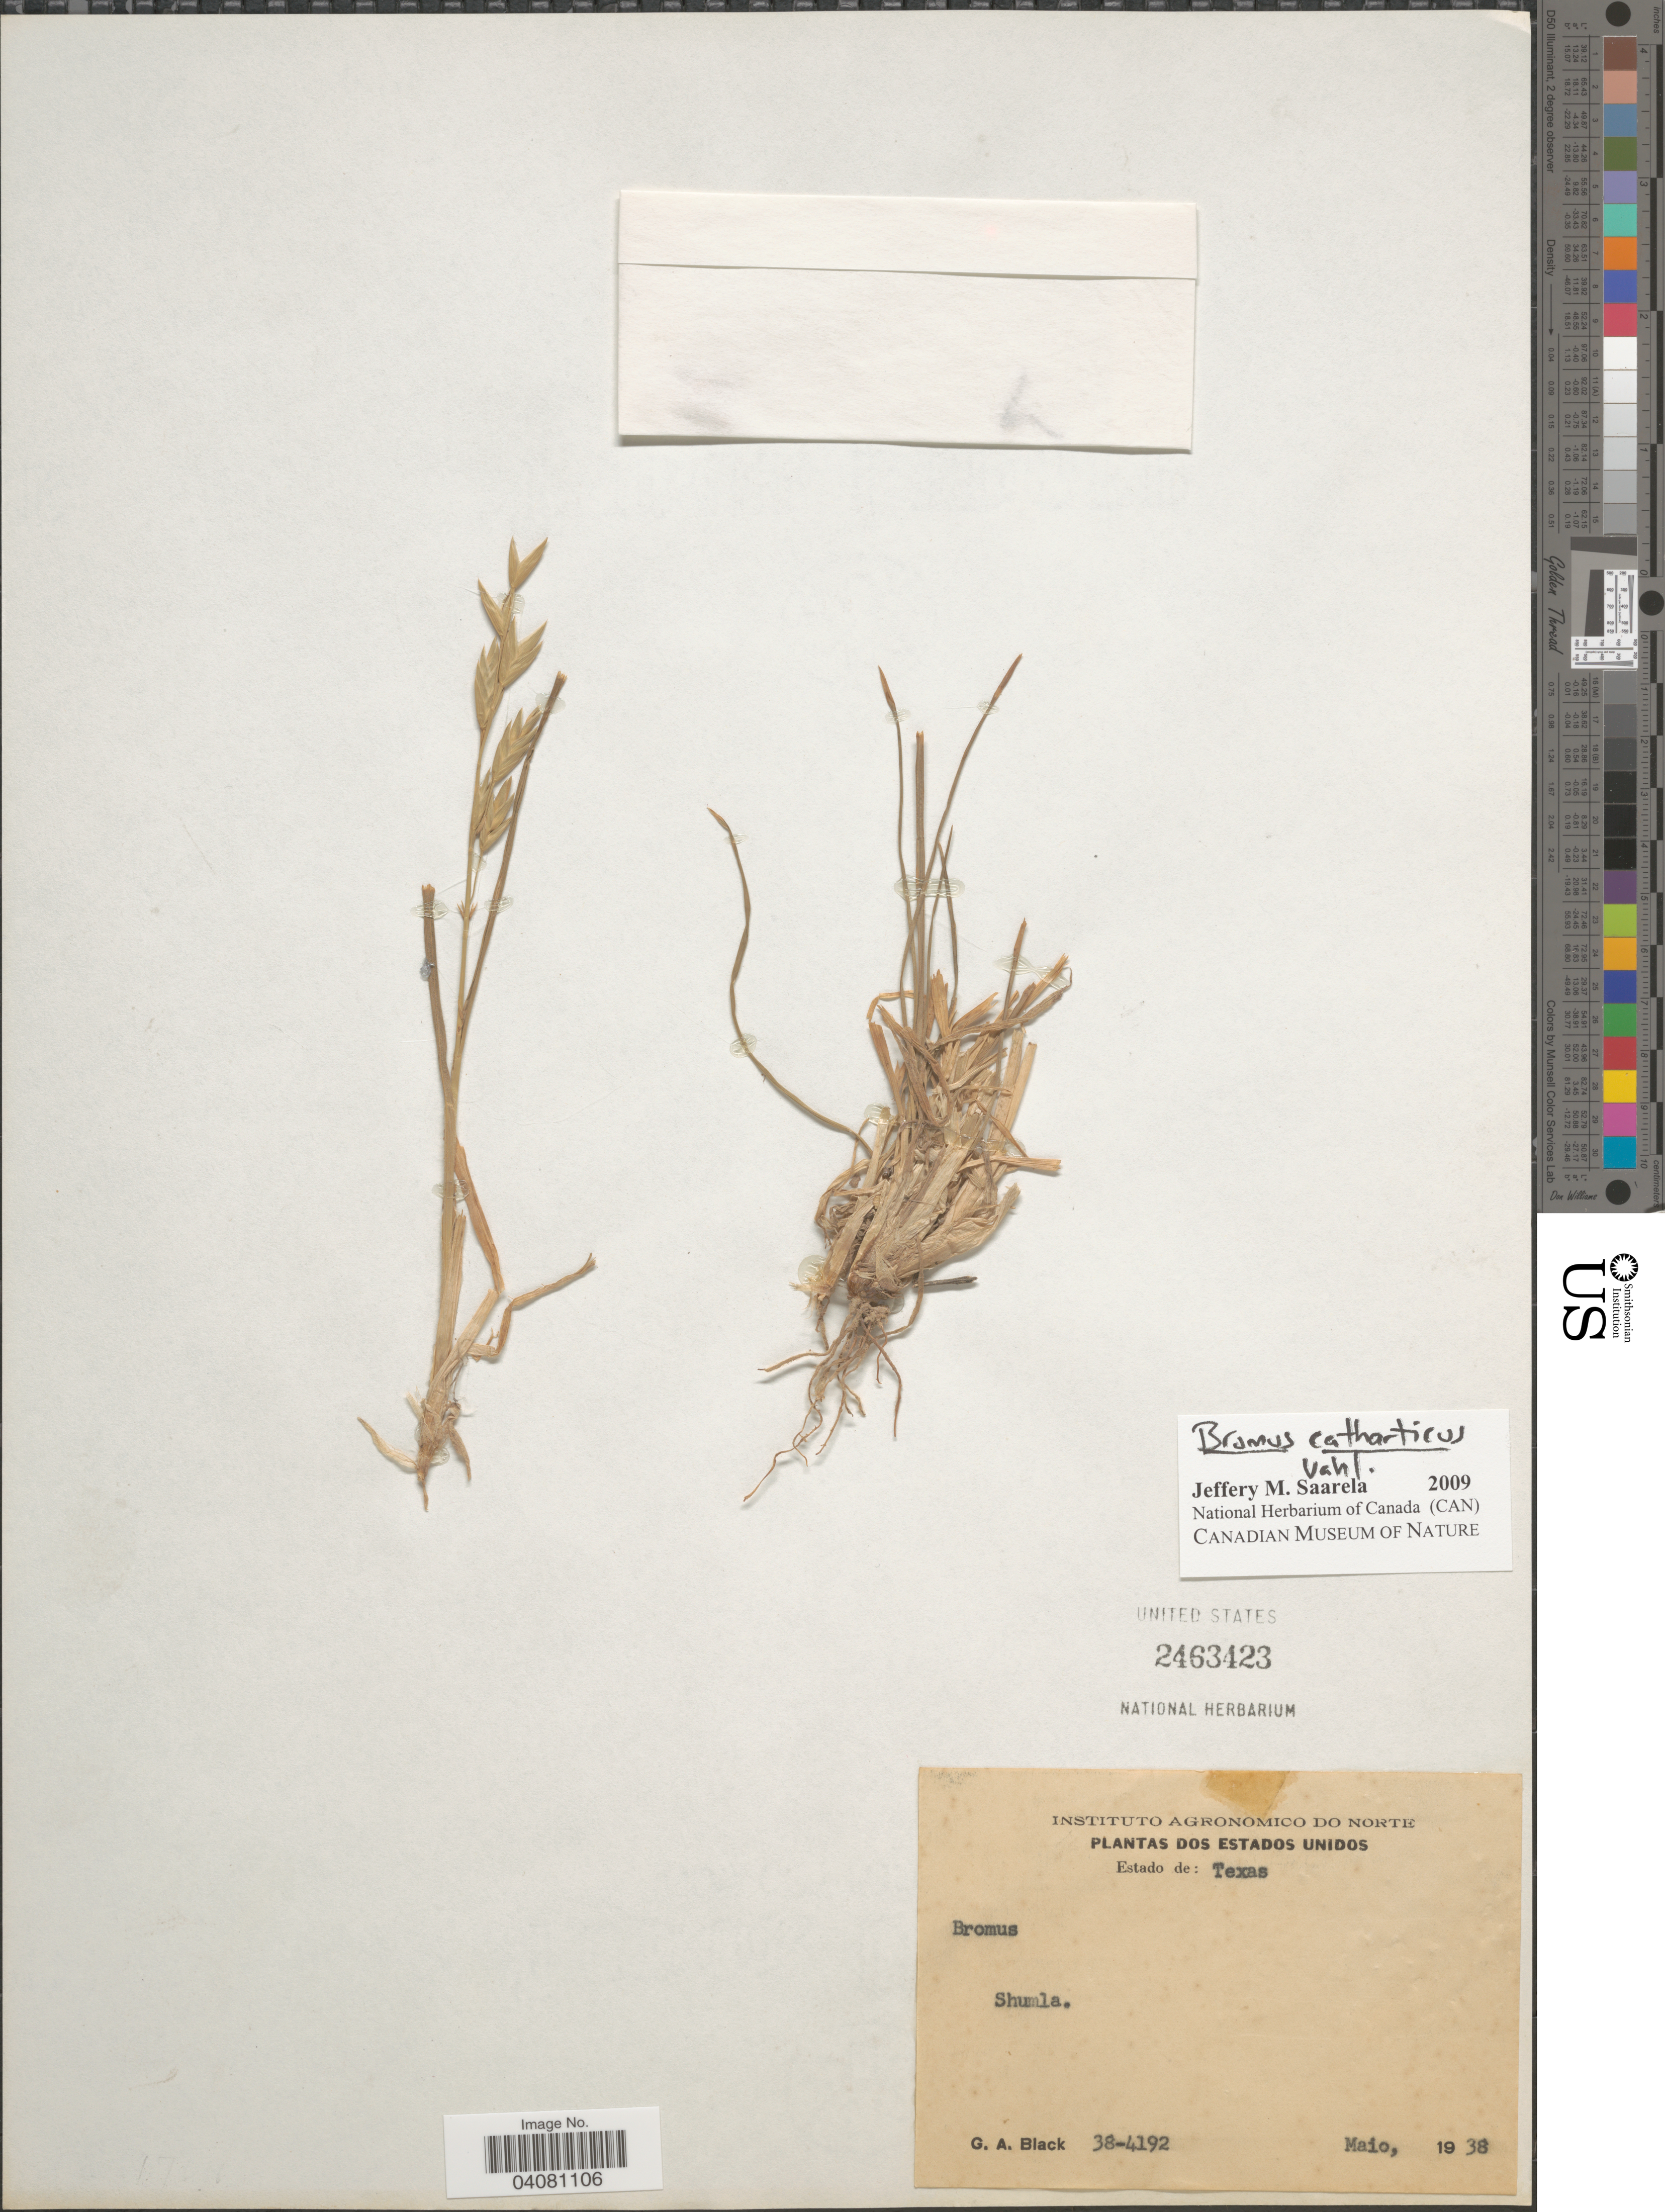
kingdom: Plantae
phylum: Tracheophyta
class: Liliopsida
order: Poales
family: Poaceae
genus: Bromus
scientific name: Bromus catharticus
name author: Vahl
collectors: G. A. Black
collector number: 38-4192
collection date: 1938-05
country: United States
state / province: Texas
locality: Shumla.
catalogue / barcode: US 2463423